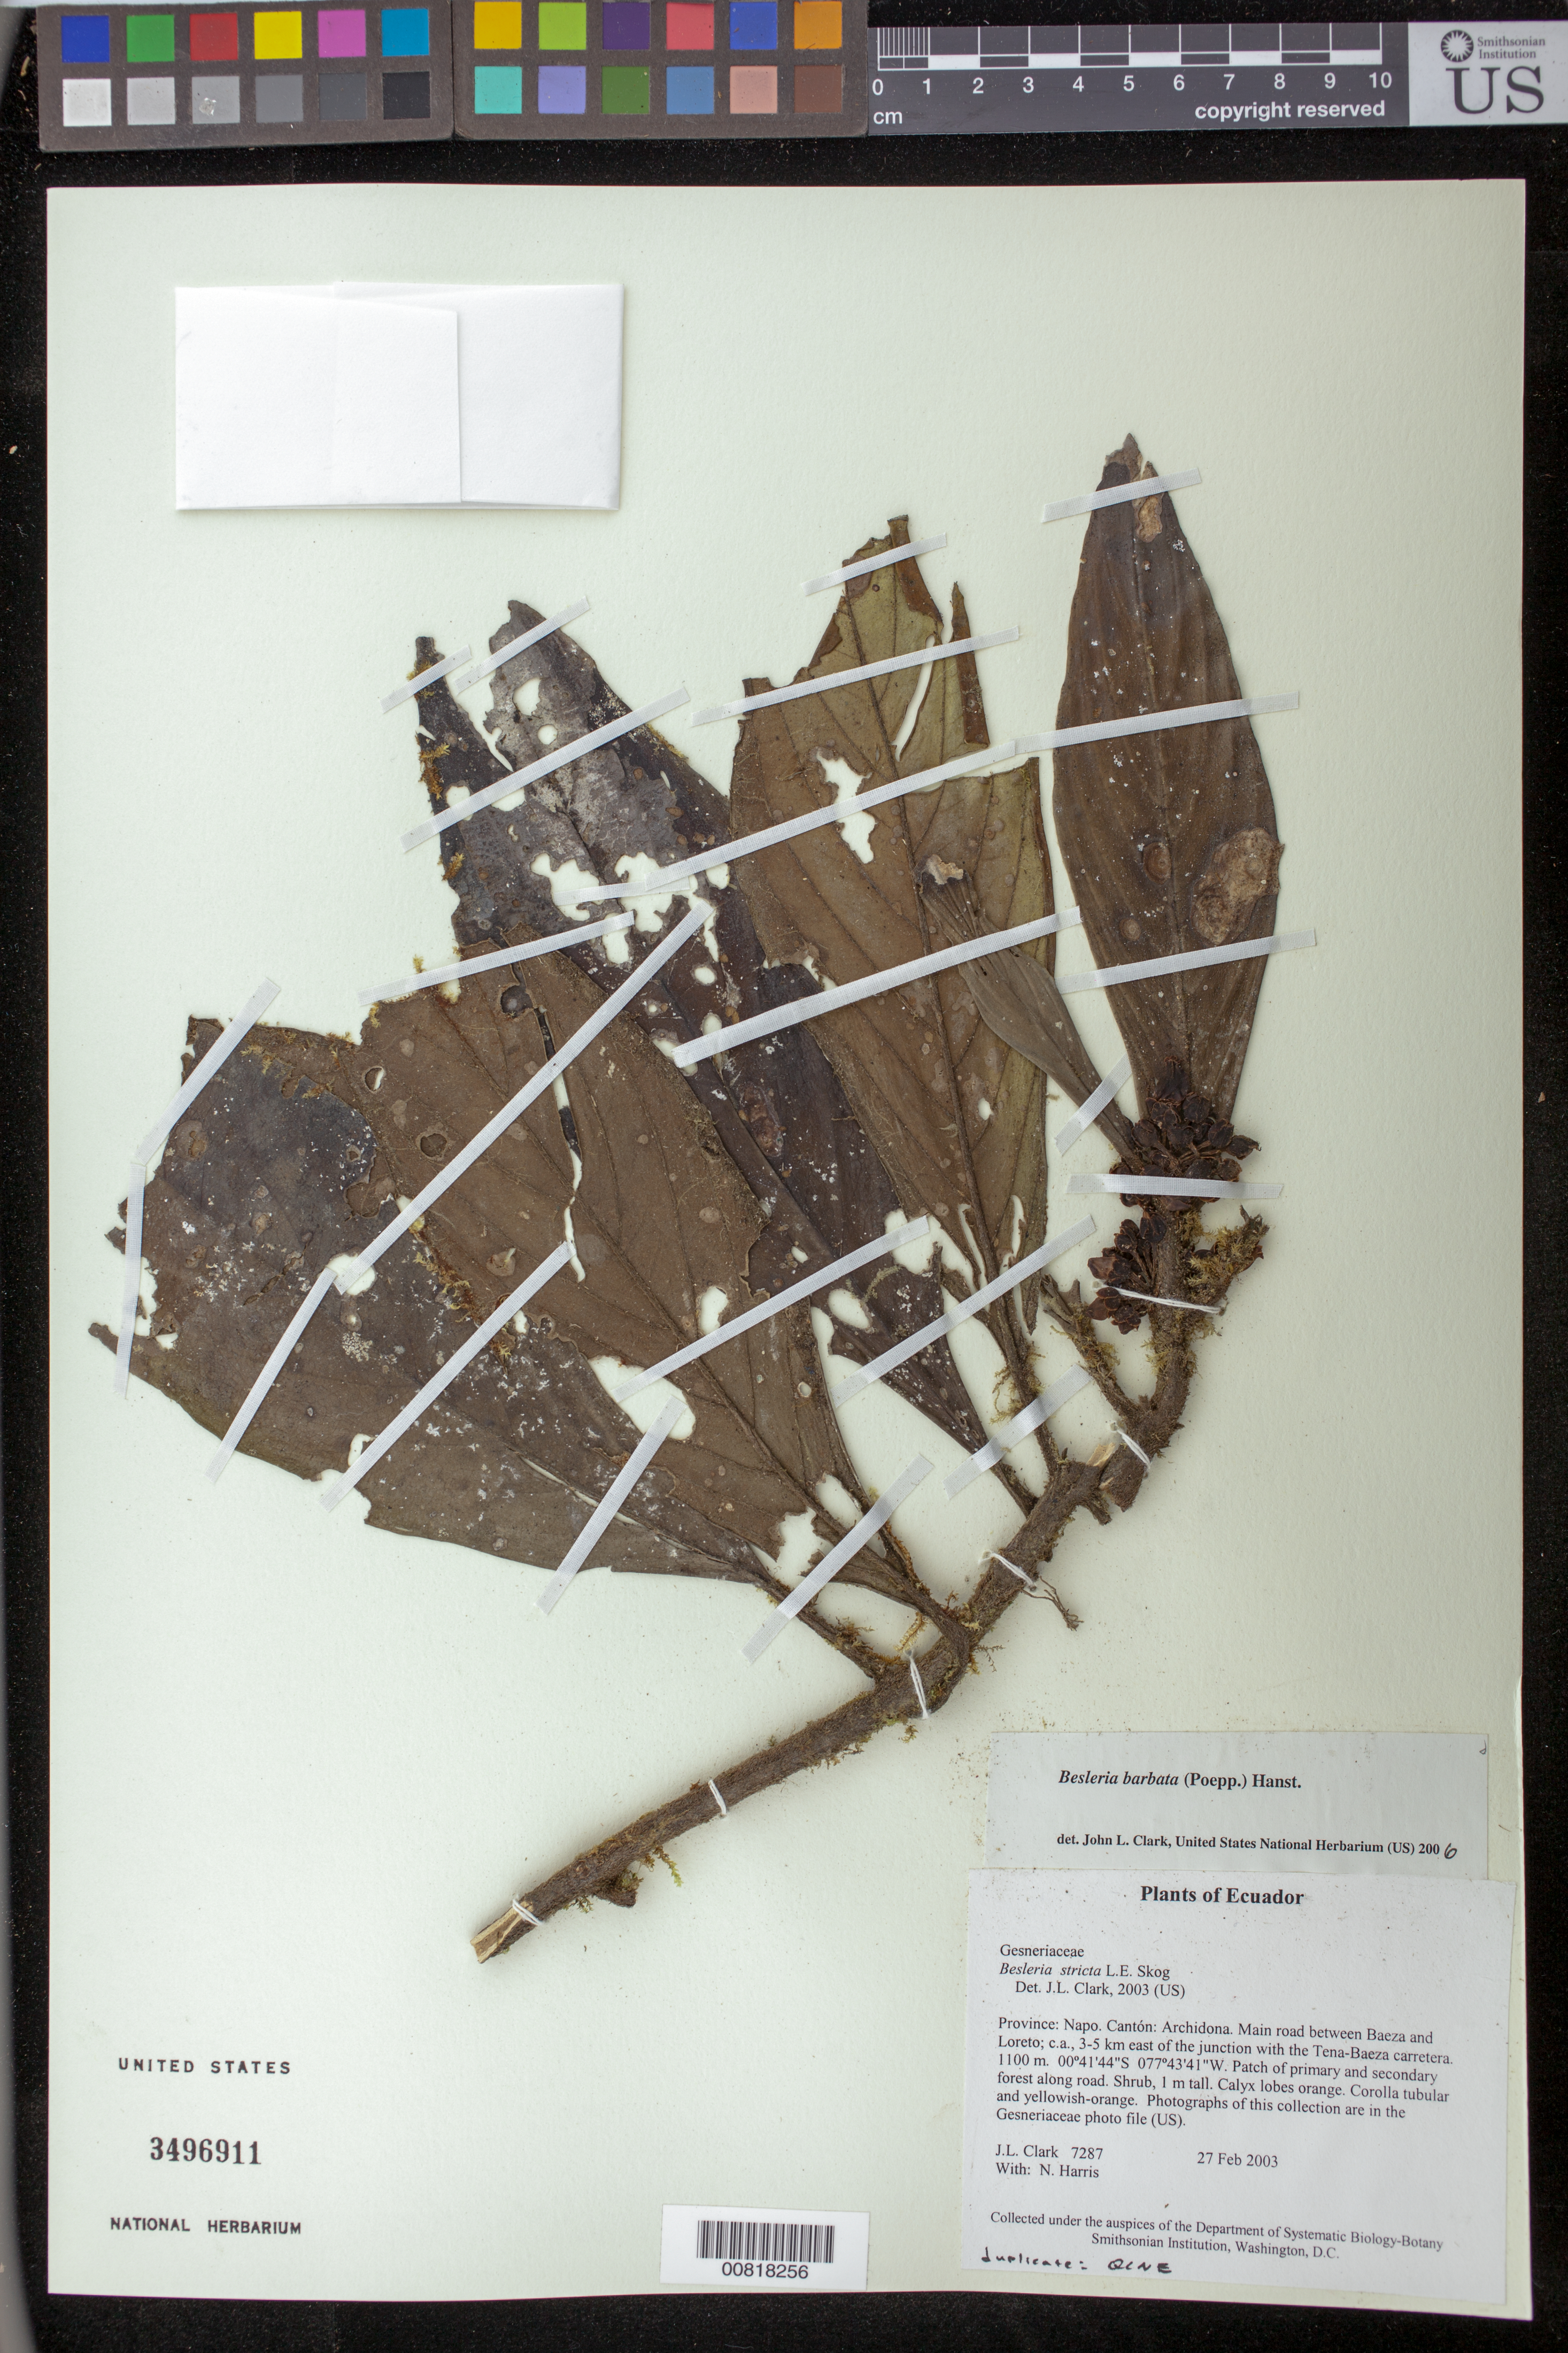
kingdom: Plantae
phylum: Tracheophyta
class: Magnoliopsida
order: Lamiales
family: Gesneriaceae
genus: Besleria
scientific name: Besleria barbata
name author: (Poepp.) Hanst.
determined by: Clark, J. L., (SEL), The Marie Selby Botanical Garden (UNITED STATES)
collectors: J. L. Clark & N. Harris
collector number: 7287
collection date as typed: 27 Feb 2003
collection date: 2003-02-27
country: Ecuador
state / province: Napo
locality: Archidona. Main road between Baeza and Loreto; c.a., 3-5 km east of the junction with the Tena-Baeza carretera.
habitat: Patch of primary and secondary forest along road.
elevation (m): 1100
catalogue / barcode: US 3496911